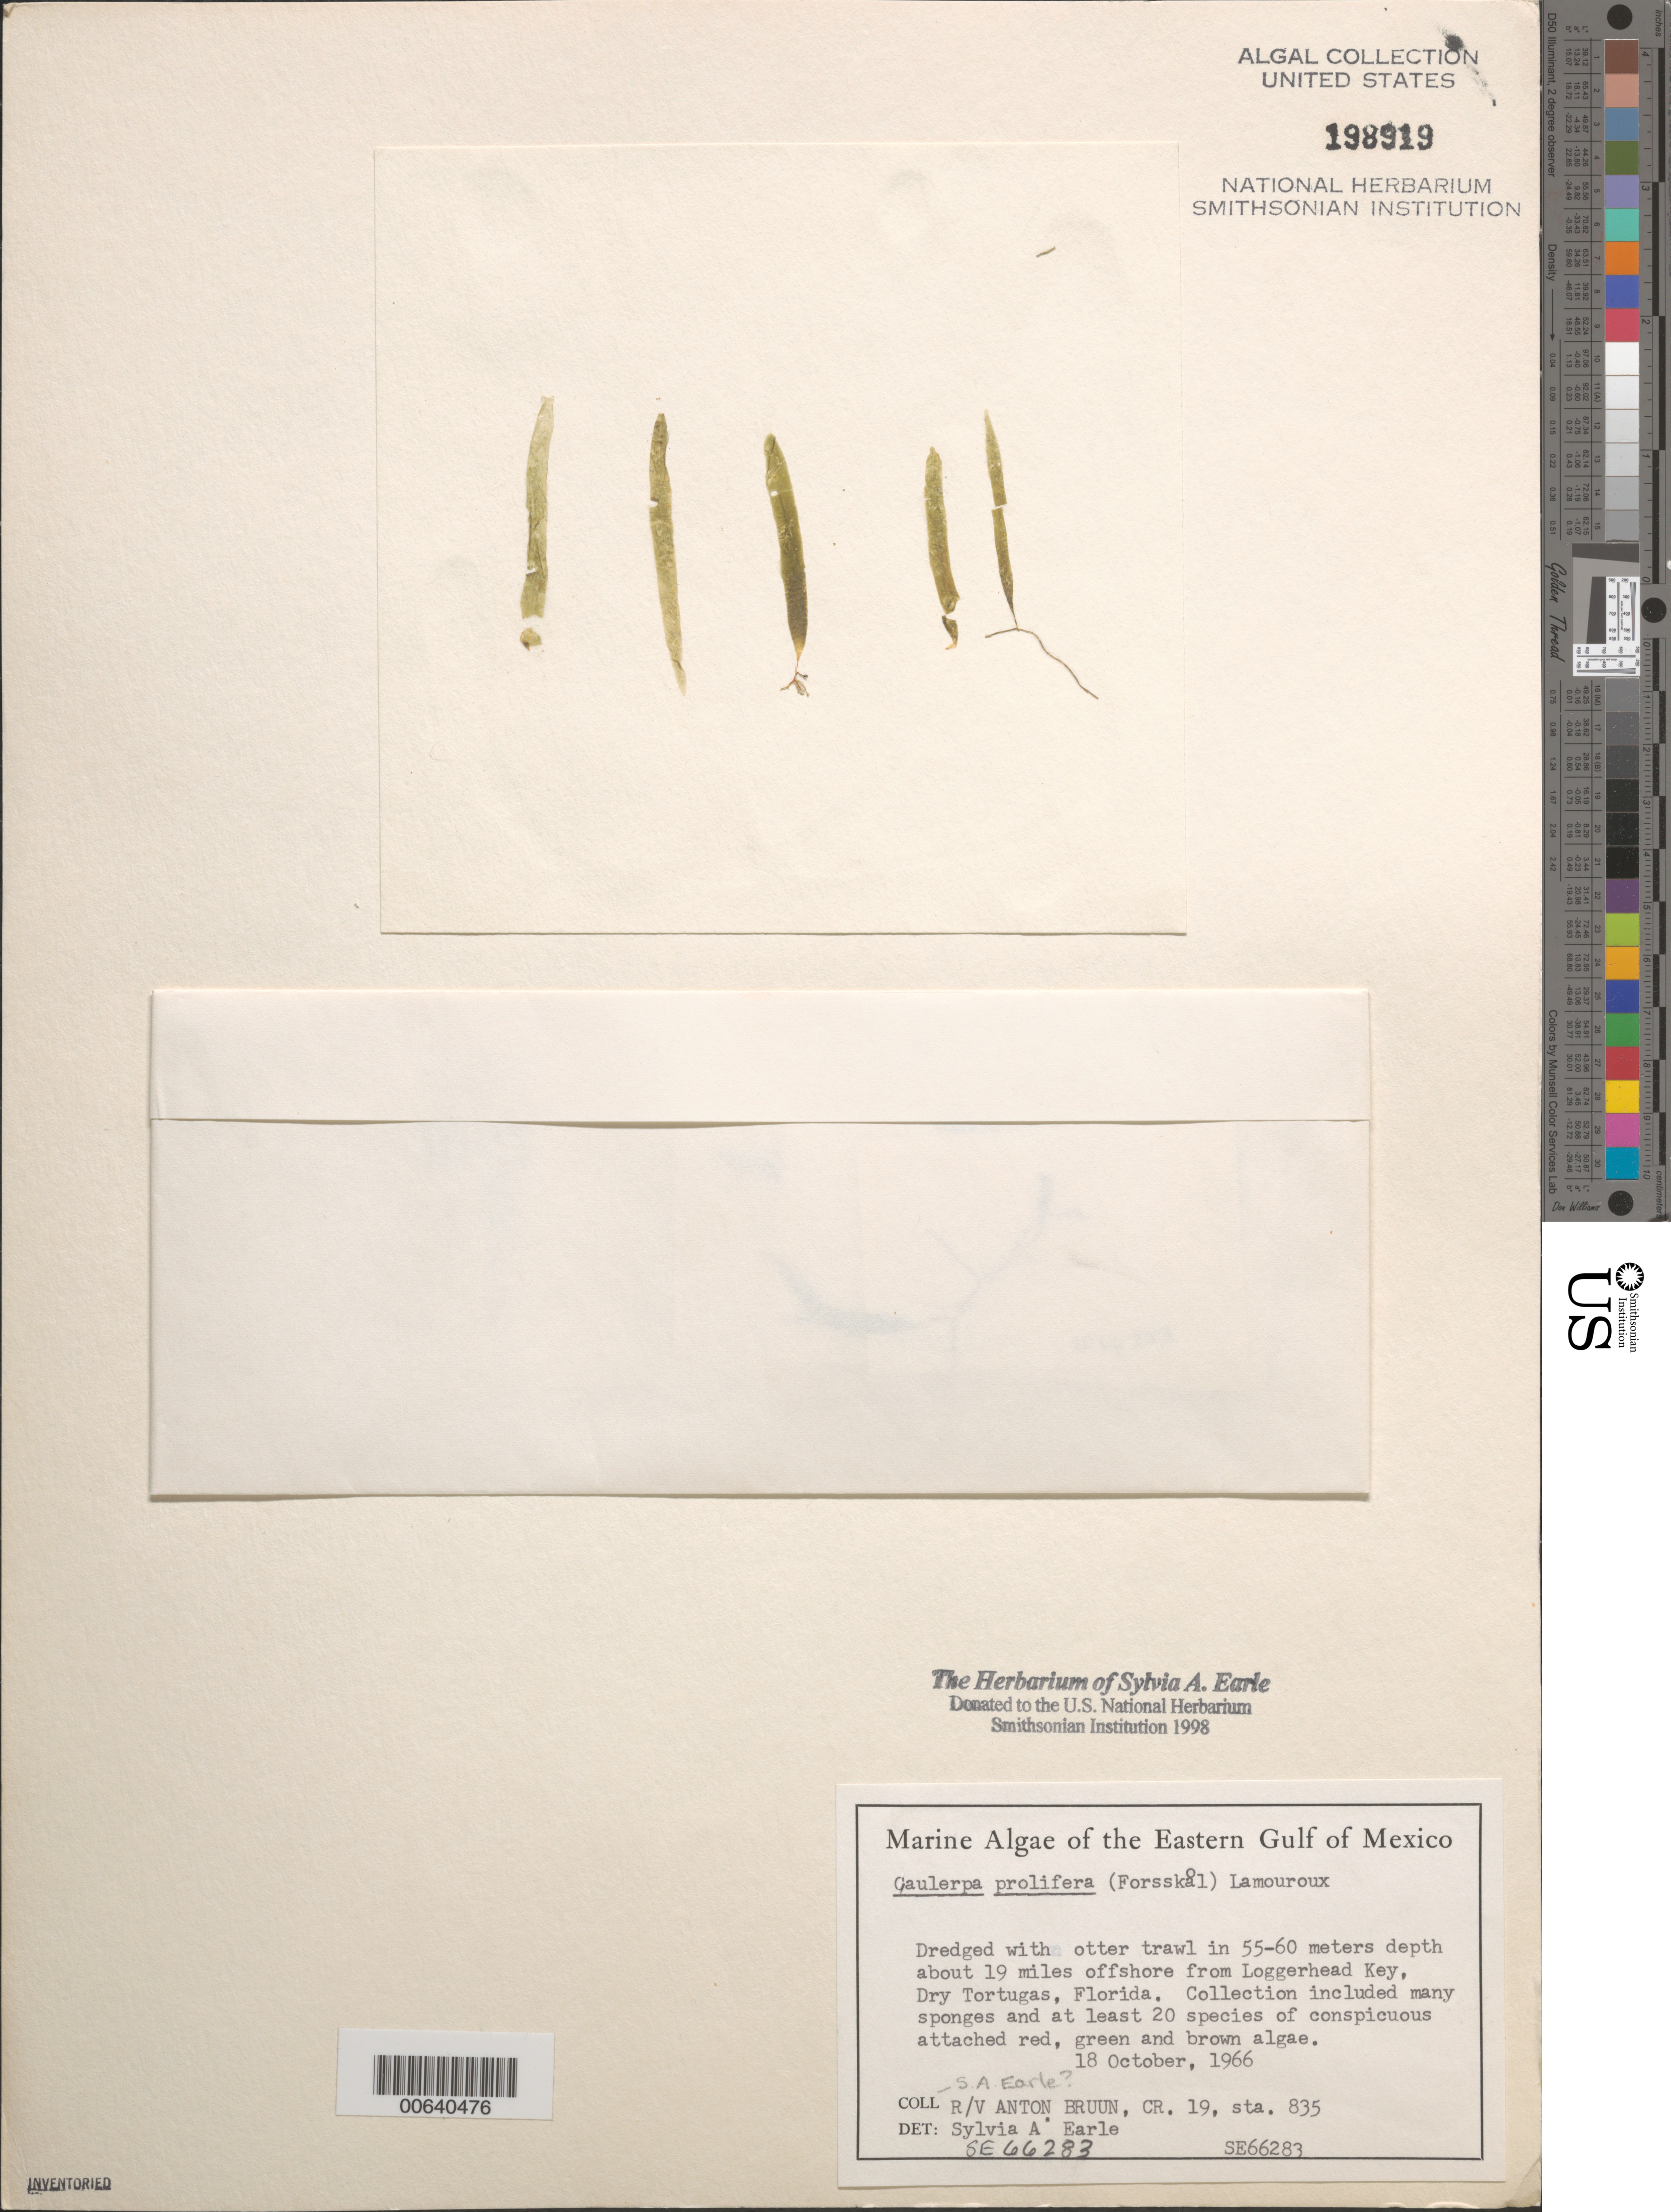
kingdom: Plantae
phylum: Chlorophyta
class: Ulvophyceae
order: Bryopsidales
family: Caulerpaceae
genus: Caulerpa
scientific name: Caulerpa prolifera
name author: (Forssk.) J.V.Lamouroux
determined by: Earle, S. A.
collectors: S. A. Earle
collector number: Se 66283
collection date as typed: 18 Oct 1966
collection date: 1966-10-18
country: United States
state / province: Florida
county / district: Monroe County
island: Dry Tortugas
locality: Ca. 19 miles off Loggerhead Key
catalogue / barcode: US 198919